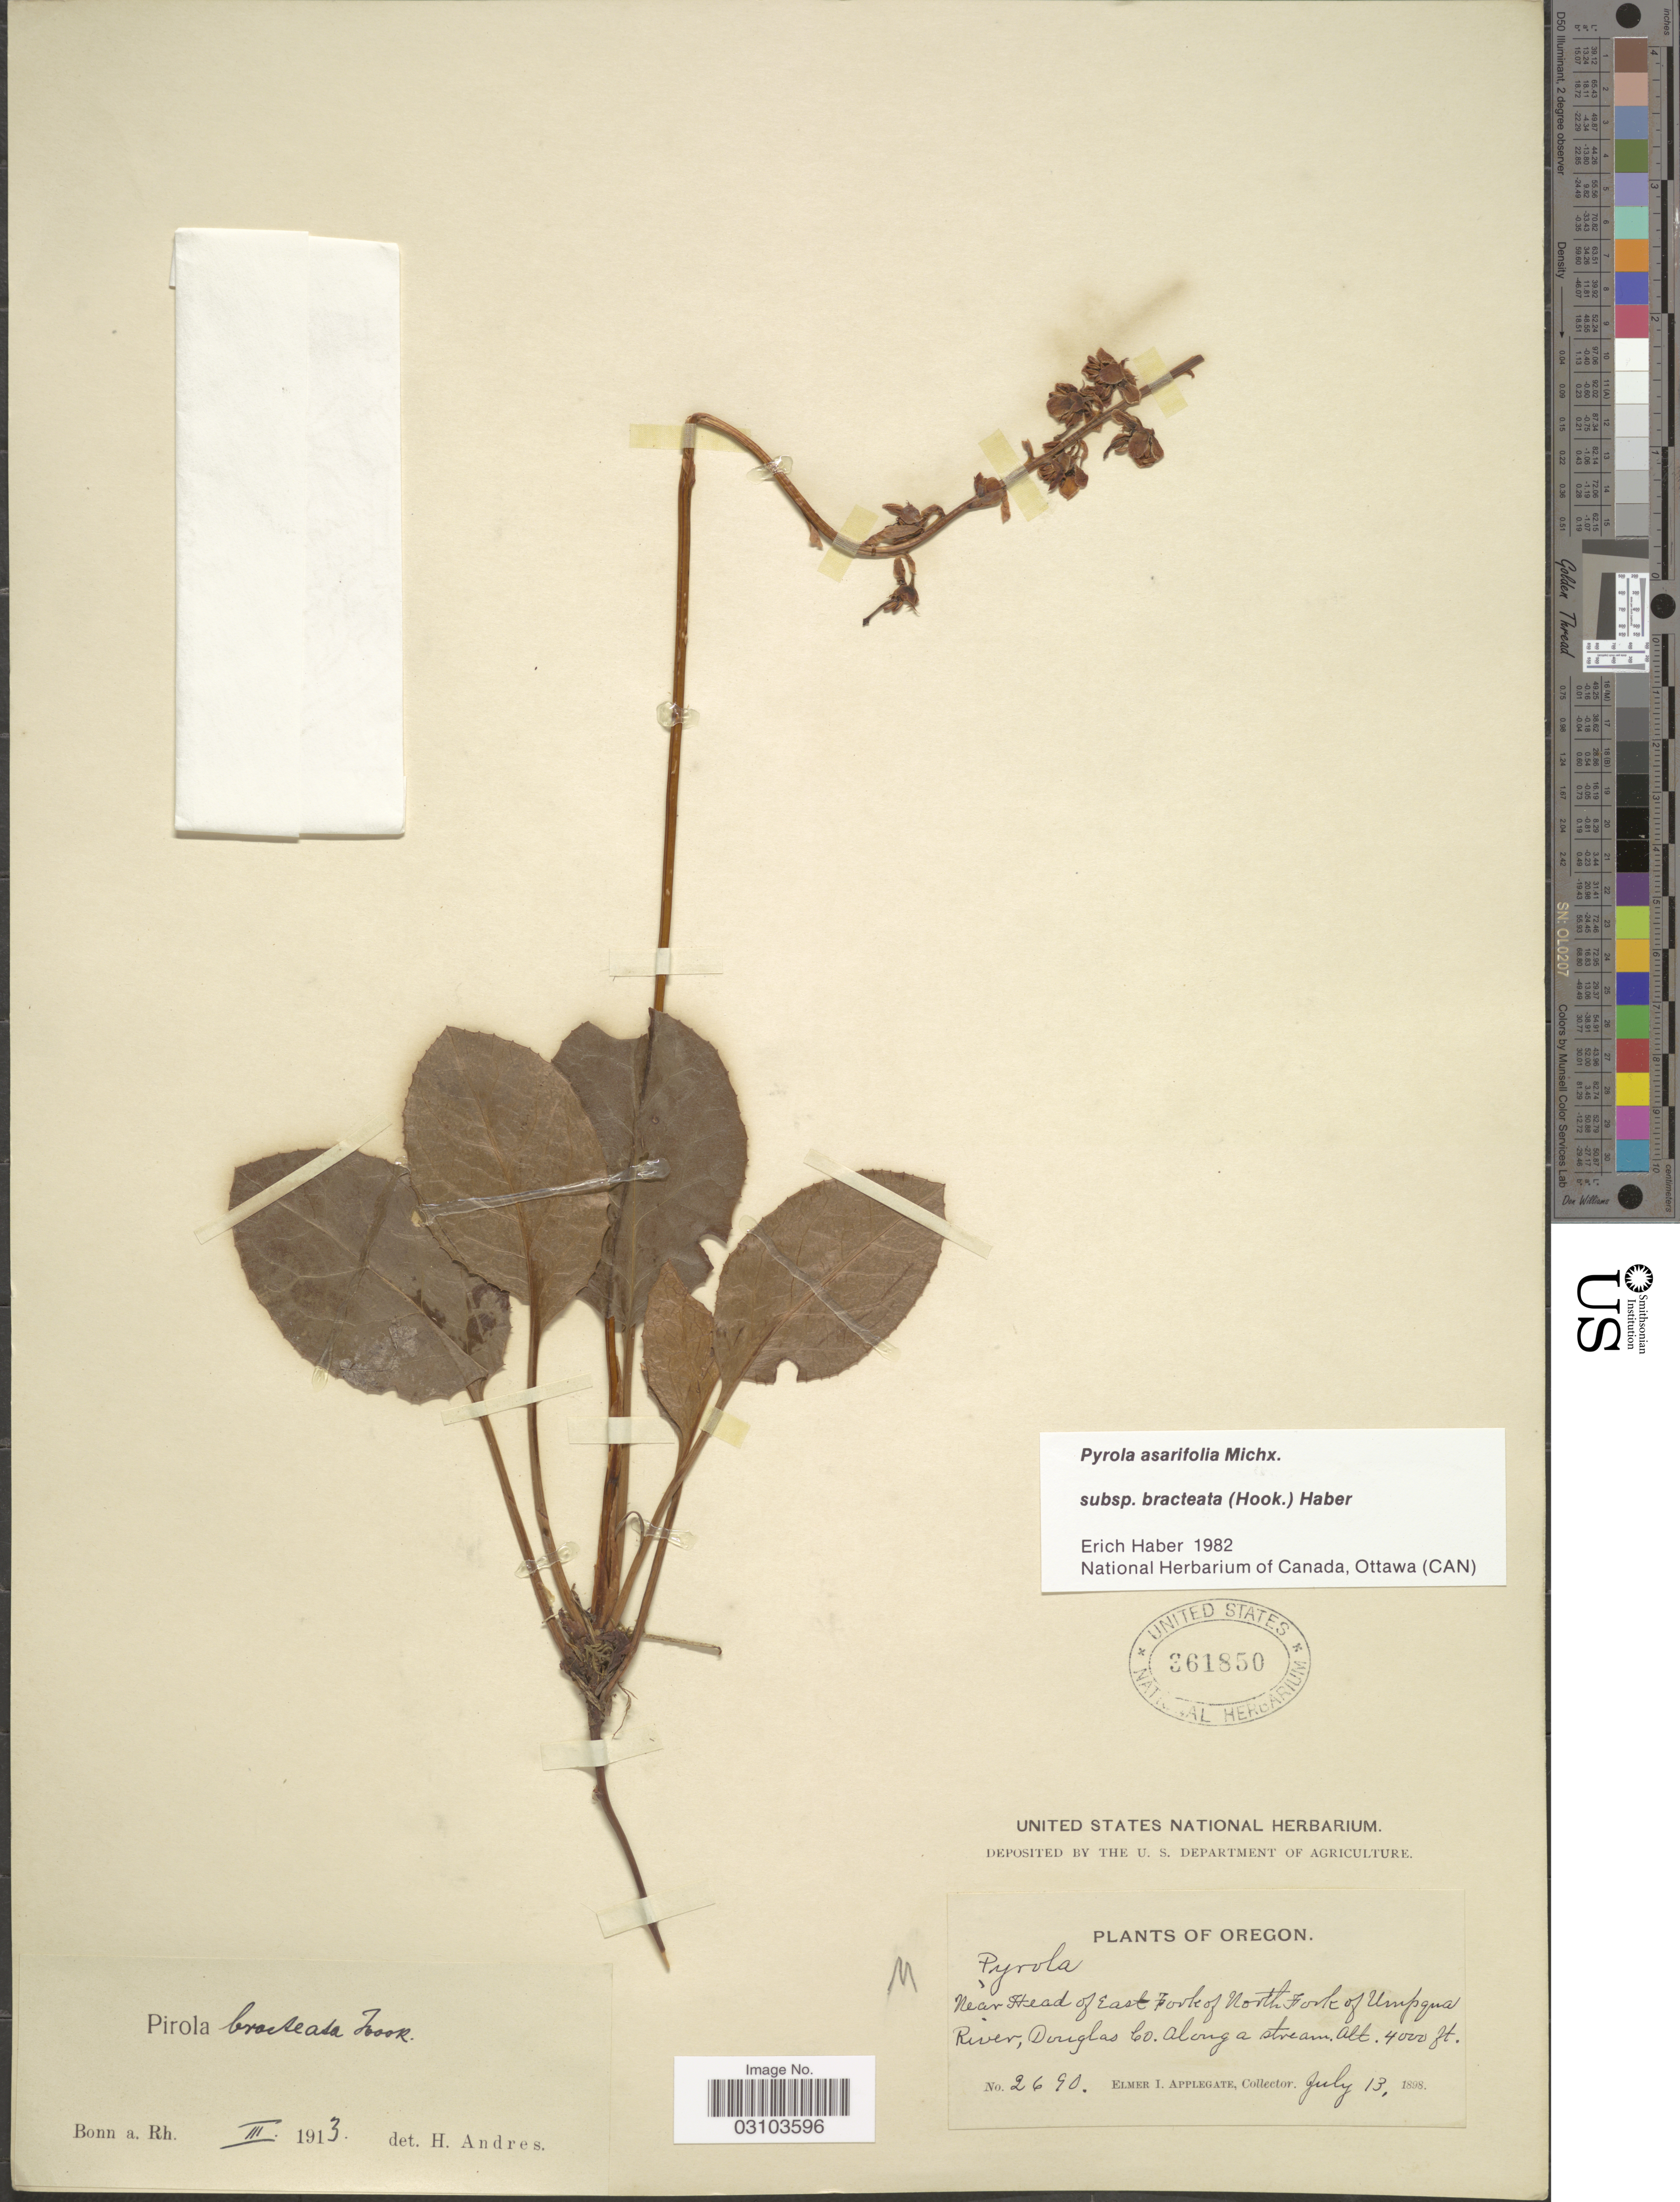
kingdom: Plantae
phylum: Tracheophyta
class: Magnoliopsida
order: Ericales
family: Ericaceae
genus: Pyrola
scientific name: Pyrola asarifolia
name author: Michx.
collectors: E. I. Applegate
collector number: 2690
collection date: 1898-07-13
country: United States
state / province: Oregon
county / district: Douglas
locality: Near Head of East Fork of North Fork of Umpqua River, Douglas Co. along a stream.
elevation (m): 1219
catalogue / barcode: US 361850